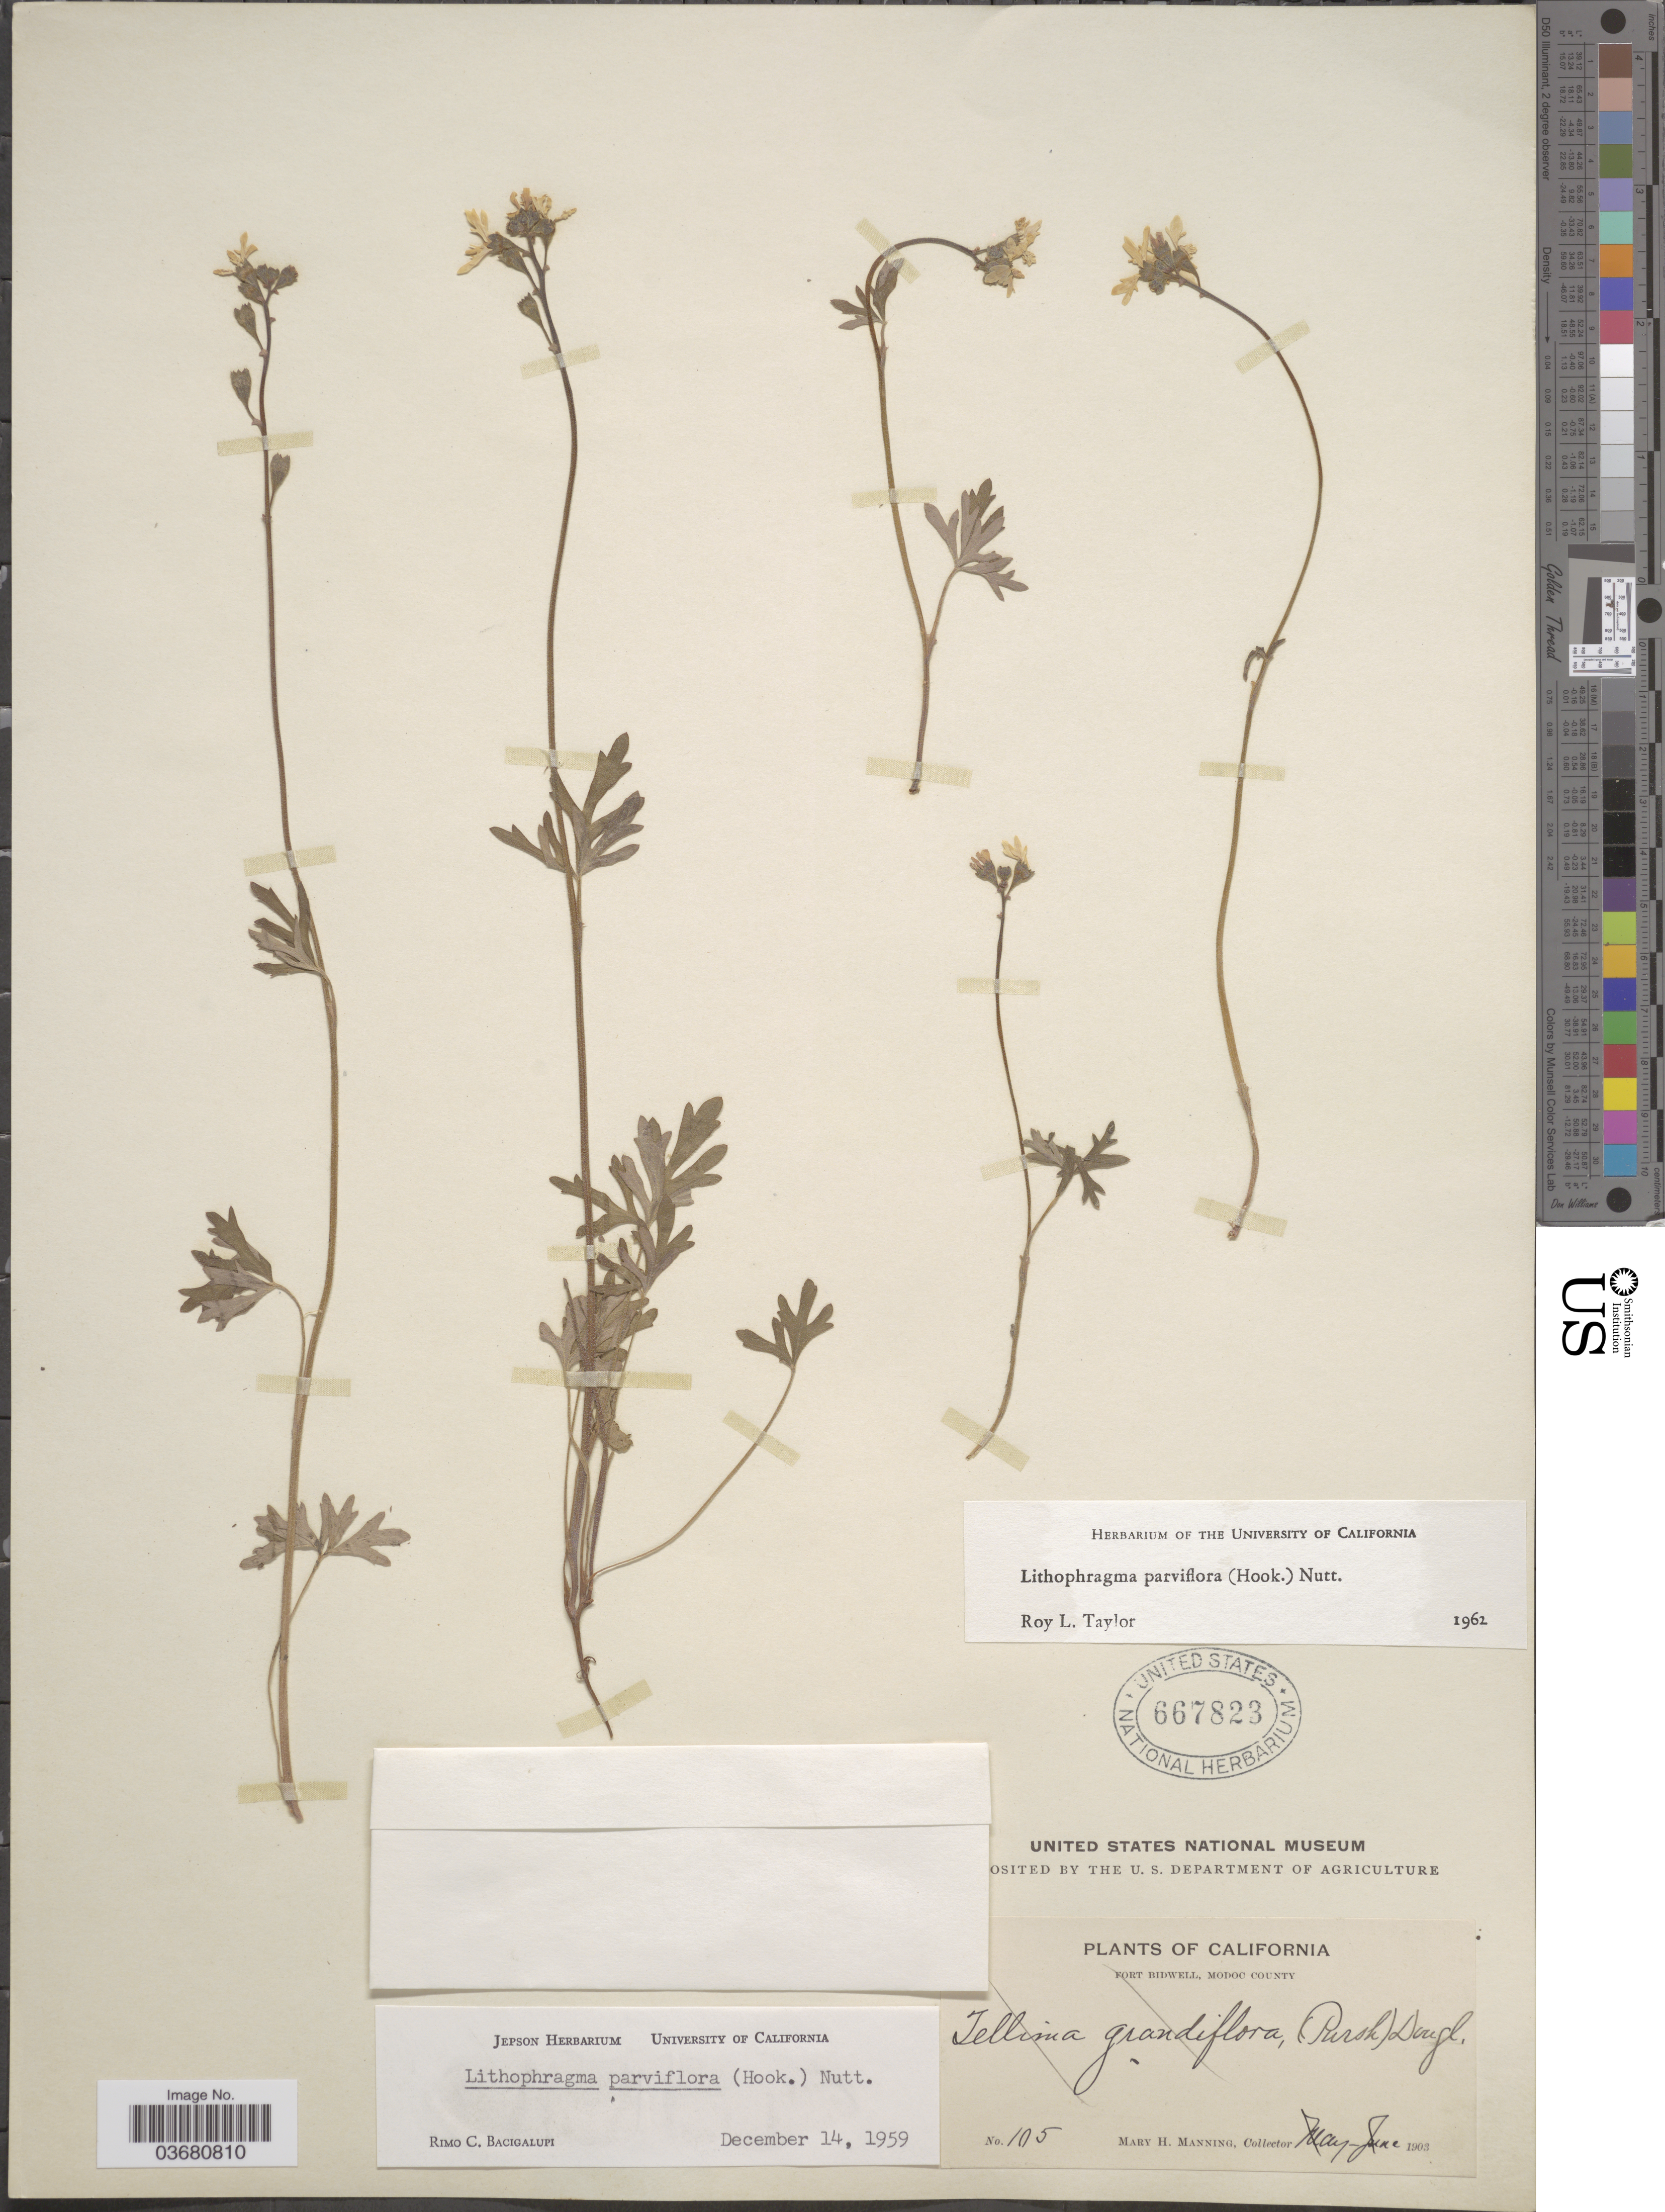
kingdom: Plantae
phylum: Tracheophyta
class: Magnoliopsida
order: Saxifragales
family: Saxifragaceae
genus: Lithophragma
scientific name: Lithophragma parviflorum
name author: (Hook.) Nutt.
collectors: M. Manning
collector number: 105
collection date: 1903-05/1903-06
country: United States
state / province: California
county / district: Modoc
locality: Fort Bidwell, Modoc County.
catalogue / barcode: US 667823